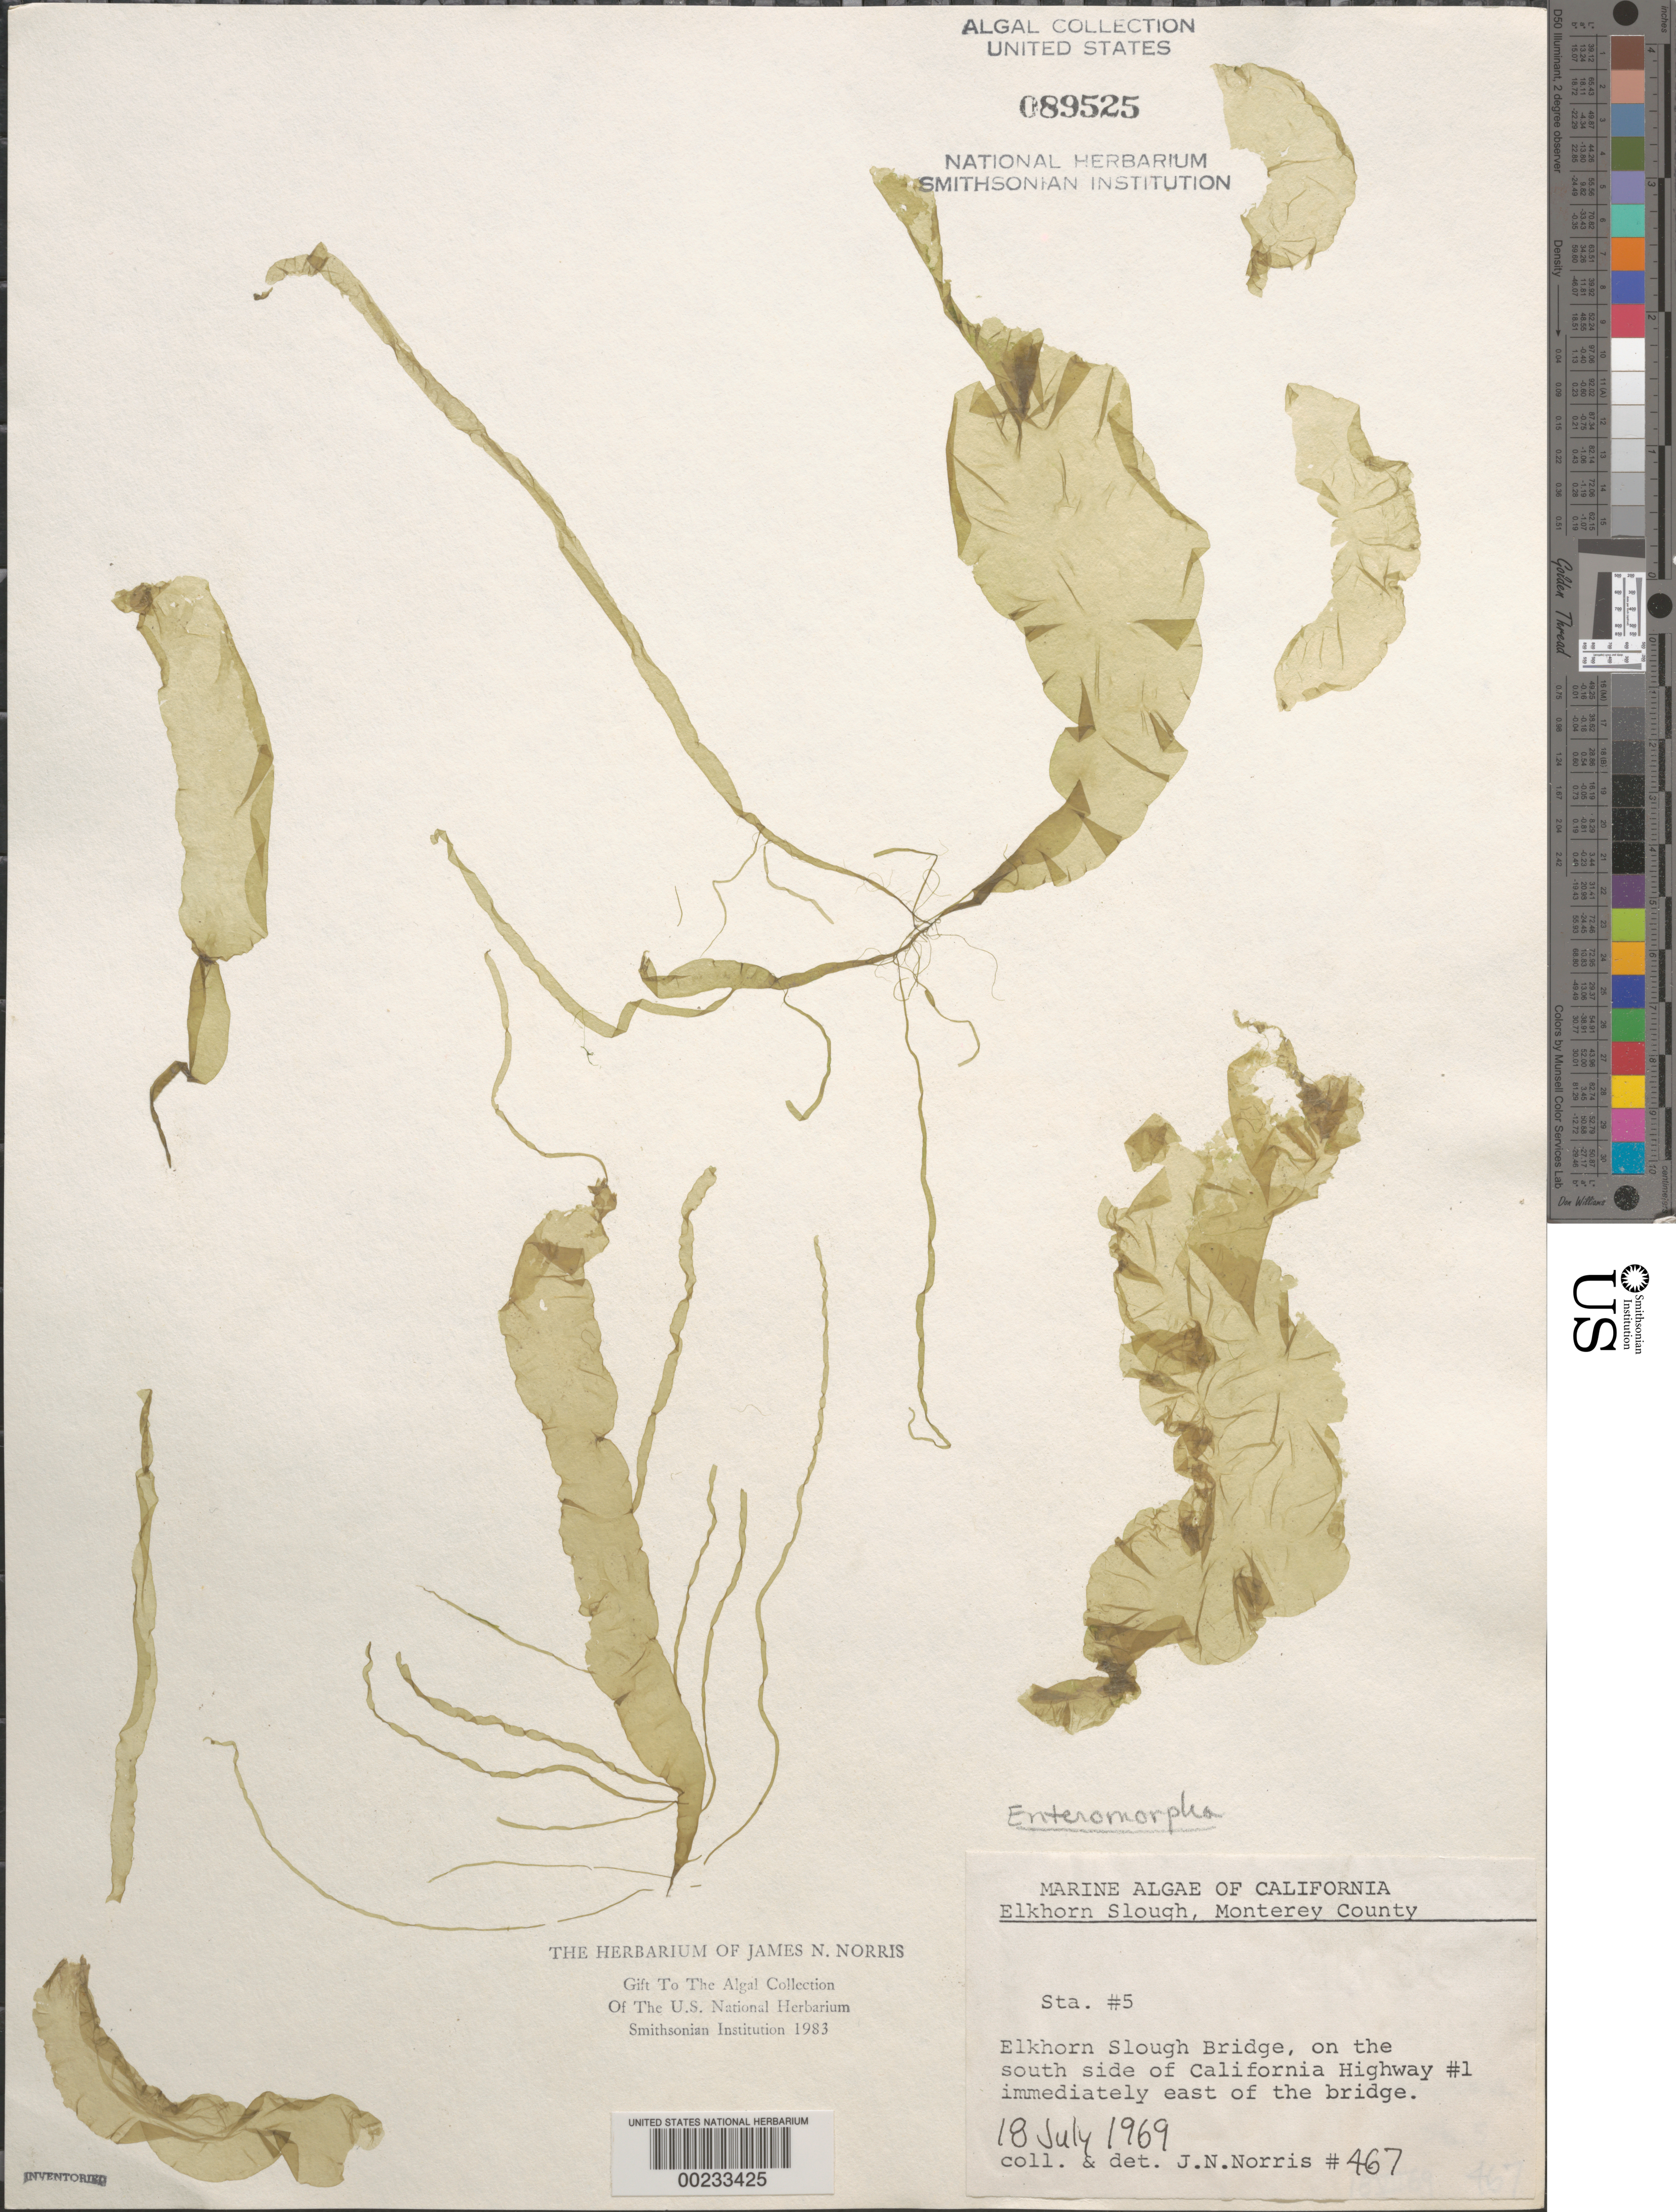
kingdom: Plantae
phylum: Chlorophyta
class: Ulvophyceae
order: Ulvales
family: Ulvaceae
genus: Ulva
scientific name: Ulva sp.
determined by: Algae name updating Project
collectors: J. N. Norris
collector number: JN-467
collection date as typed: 18 Jul 1969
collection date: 1969-07-18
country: United States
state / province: California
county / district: Monterey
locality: Elkhorn Slough, Elkhorn Slough Bridge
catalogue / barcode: US 89525